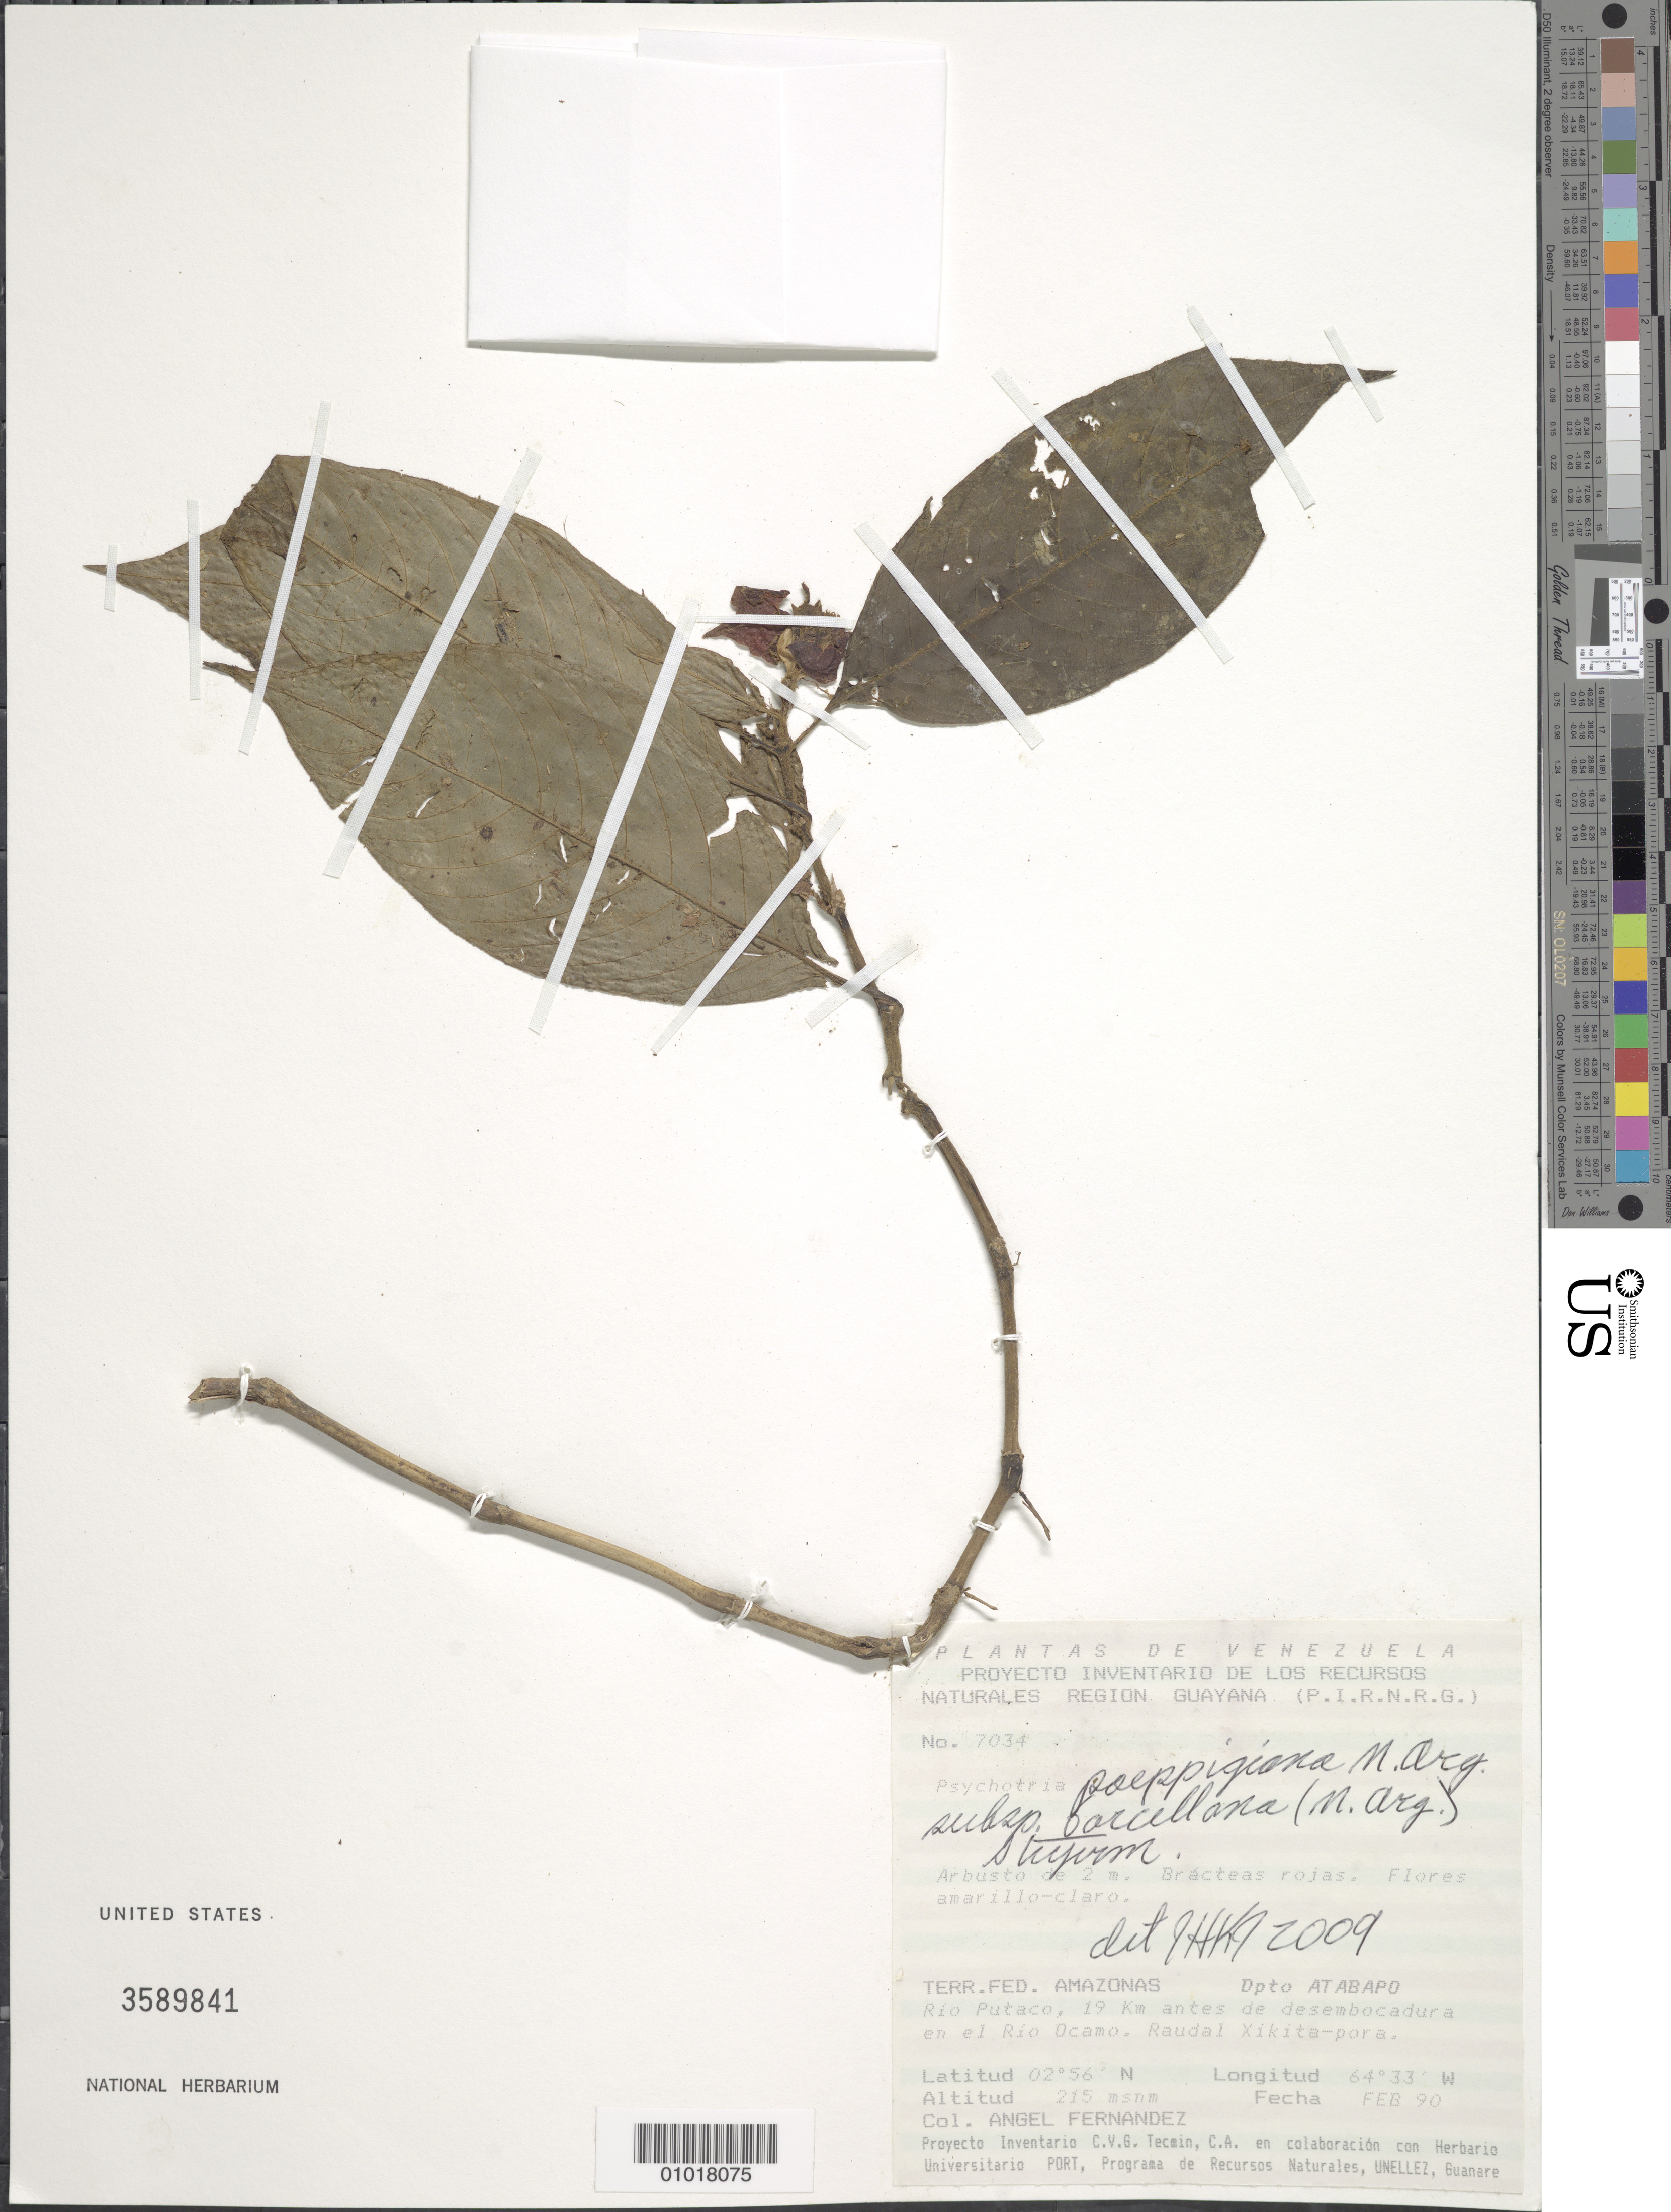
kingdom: Plantae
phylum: Tracheophyta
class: Magnoliopsida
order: Gentianales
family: Rubiaceae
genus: Psychotria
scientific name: Psychotria poeppigiana subsp. farcellana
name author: Steyerm.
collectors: A. Fernández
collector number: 7034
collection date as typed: Feb-90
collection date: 1990-02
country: Venezuela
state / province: Amazonas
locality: Rio Putaco, 19 km antes de desembocadura en el Rio Ocamo. Raudal Xikita-pora.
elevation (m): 215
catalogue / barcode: US 3589841